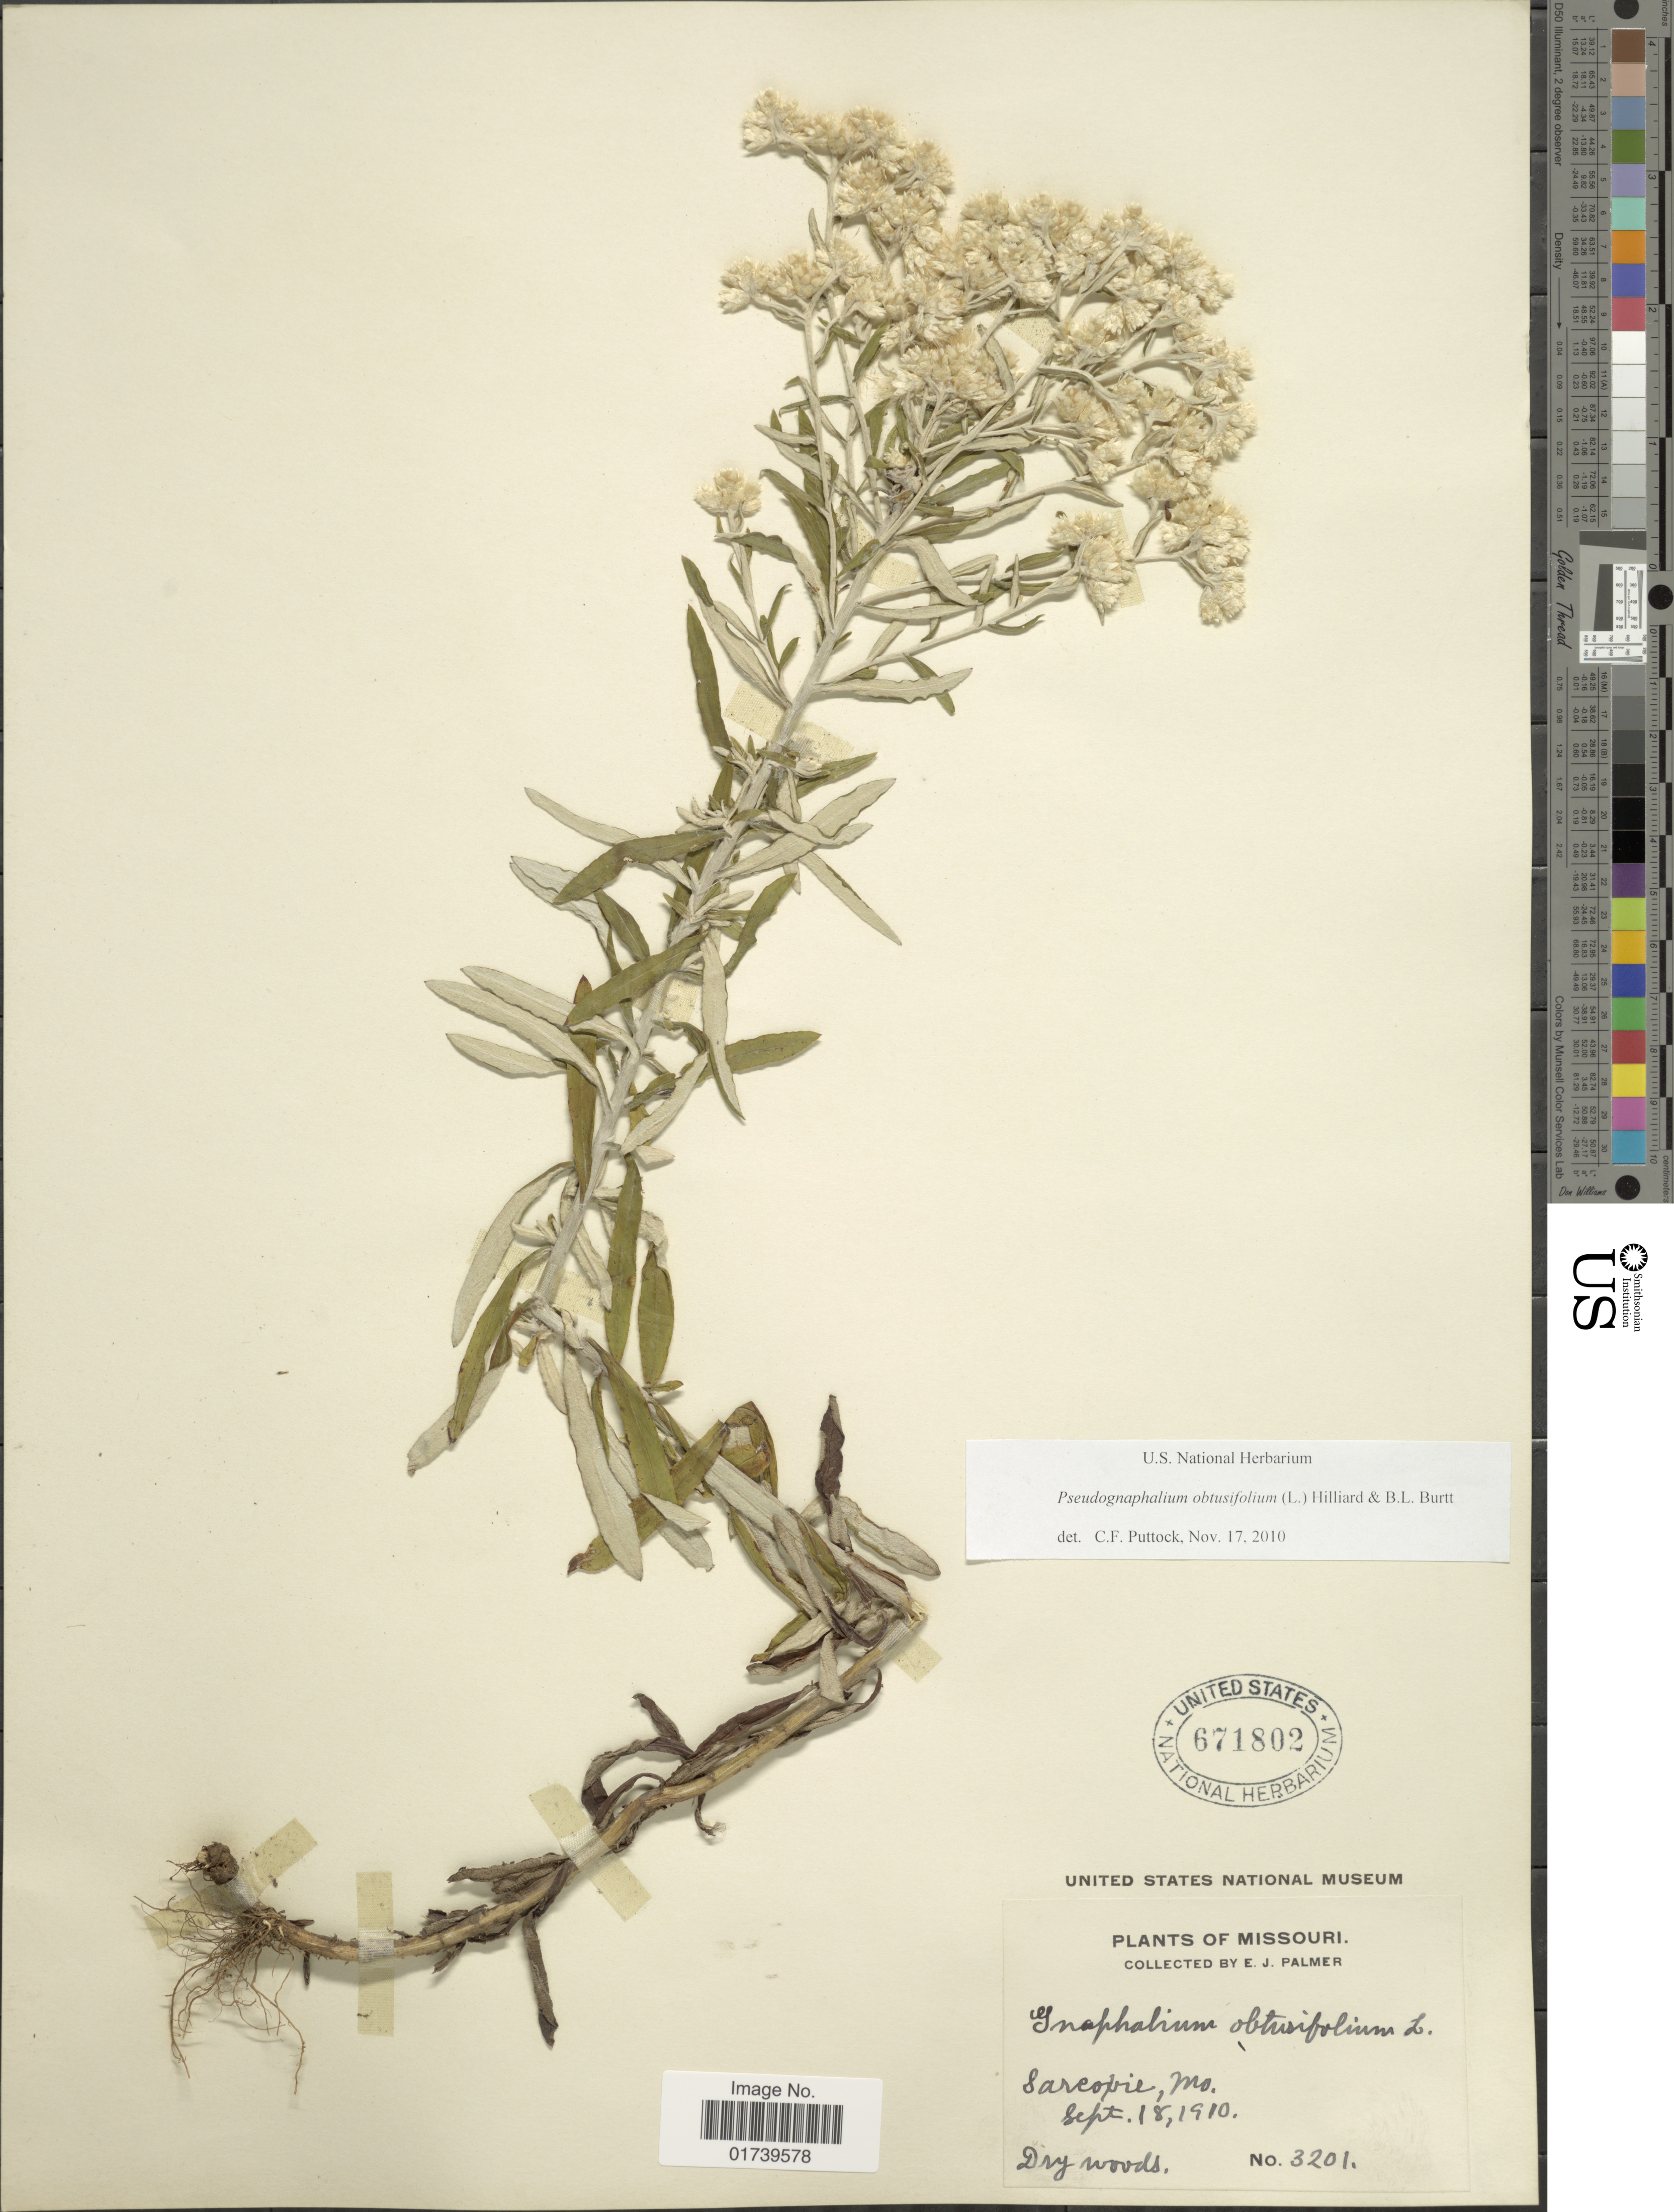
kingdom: Plantae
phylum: Tracheophyta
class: Magnoliopsida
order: Asterales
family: Asteraceae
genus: Pseudognaphalium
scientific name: Pseudognaphalium obtusifolium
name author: (L.) Hilliard & B.L. Burtt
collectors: E. J. Palmer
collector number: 3201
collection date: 1910-09-18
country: United States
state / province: Missouri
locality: Sarcoxie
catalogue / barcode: US 671802